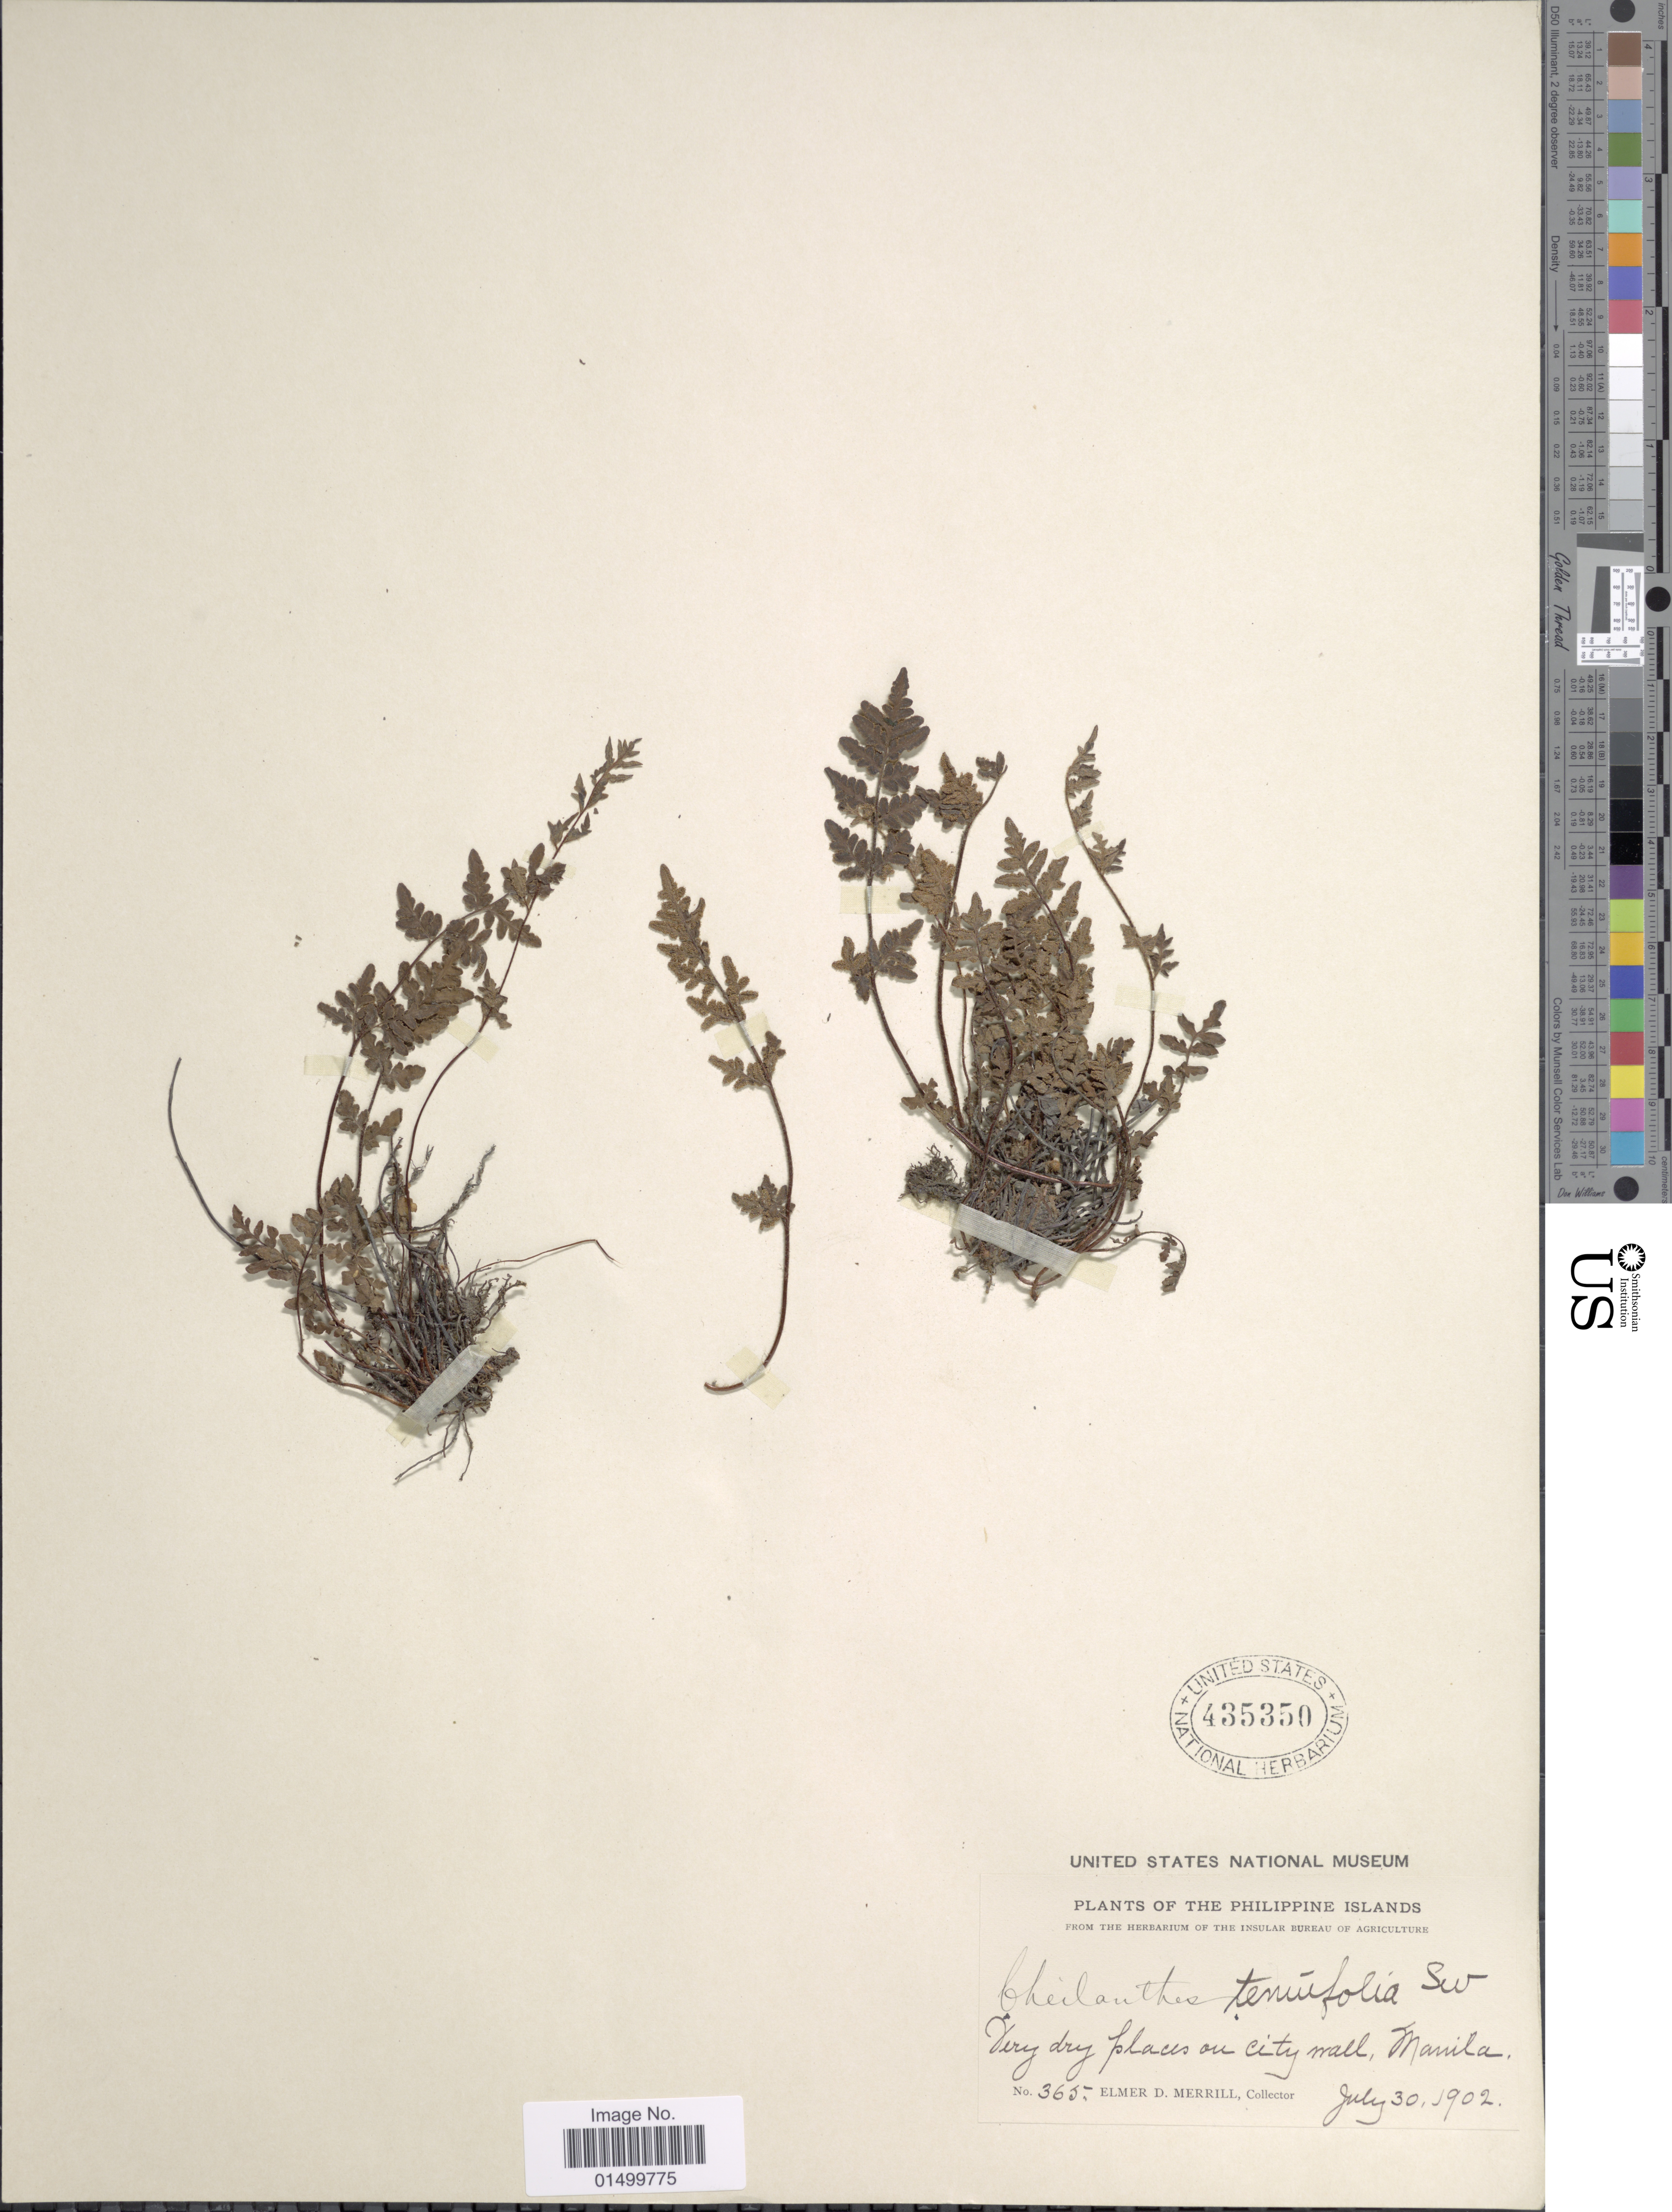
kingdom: Plantae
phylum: Tracheophyta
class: Polypodiopsida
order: Polypodiales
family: Pteridaceae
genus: Cheilanthes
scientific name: Cheilanthes brownii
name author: Domin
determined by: Sosa, Karla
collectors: E. D. Merrill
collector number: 365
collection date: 1902-07-30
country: Philippines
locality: Very dry places at city wall, Manila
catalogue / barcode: US 435350